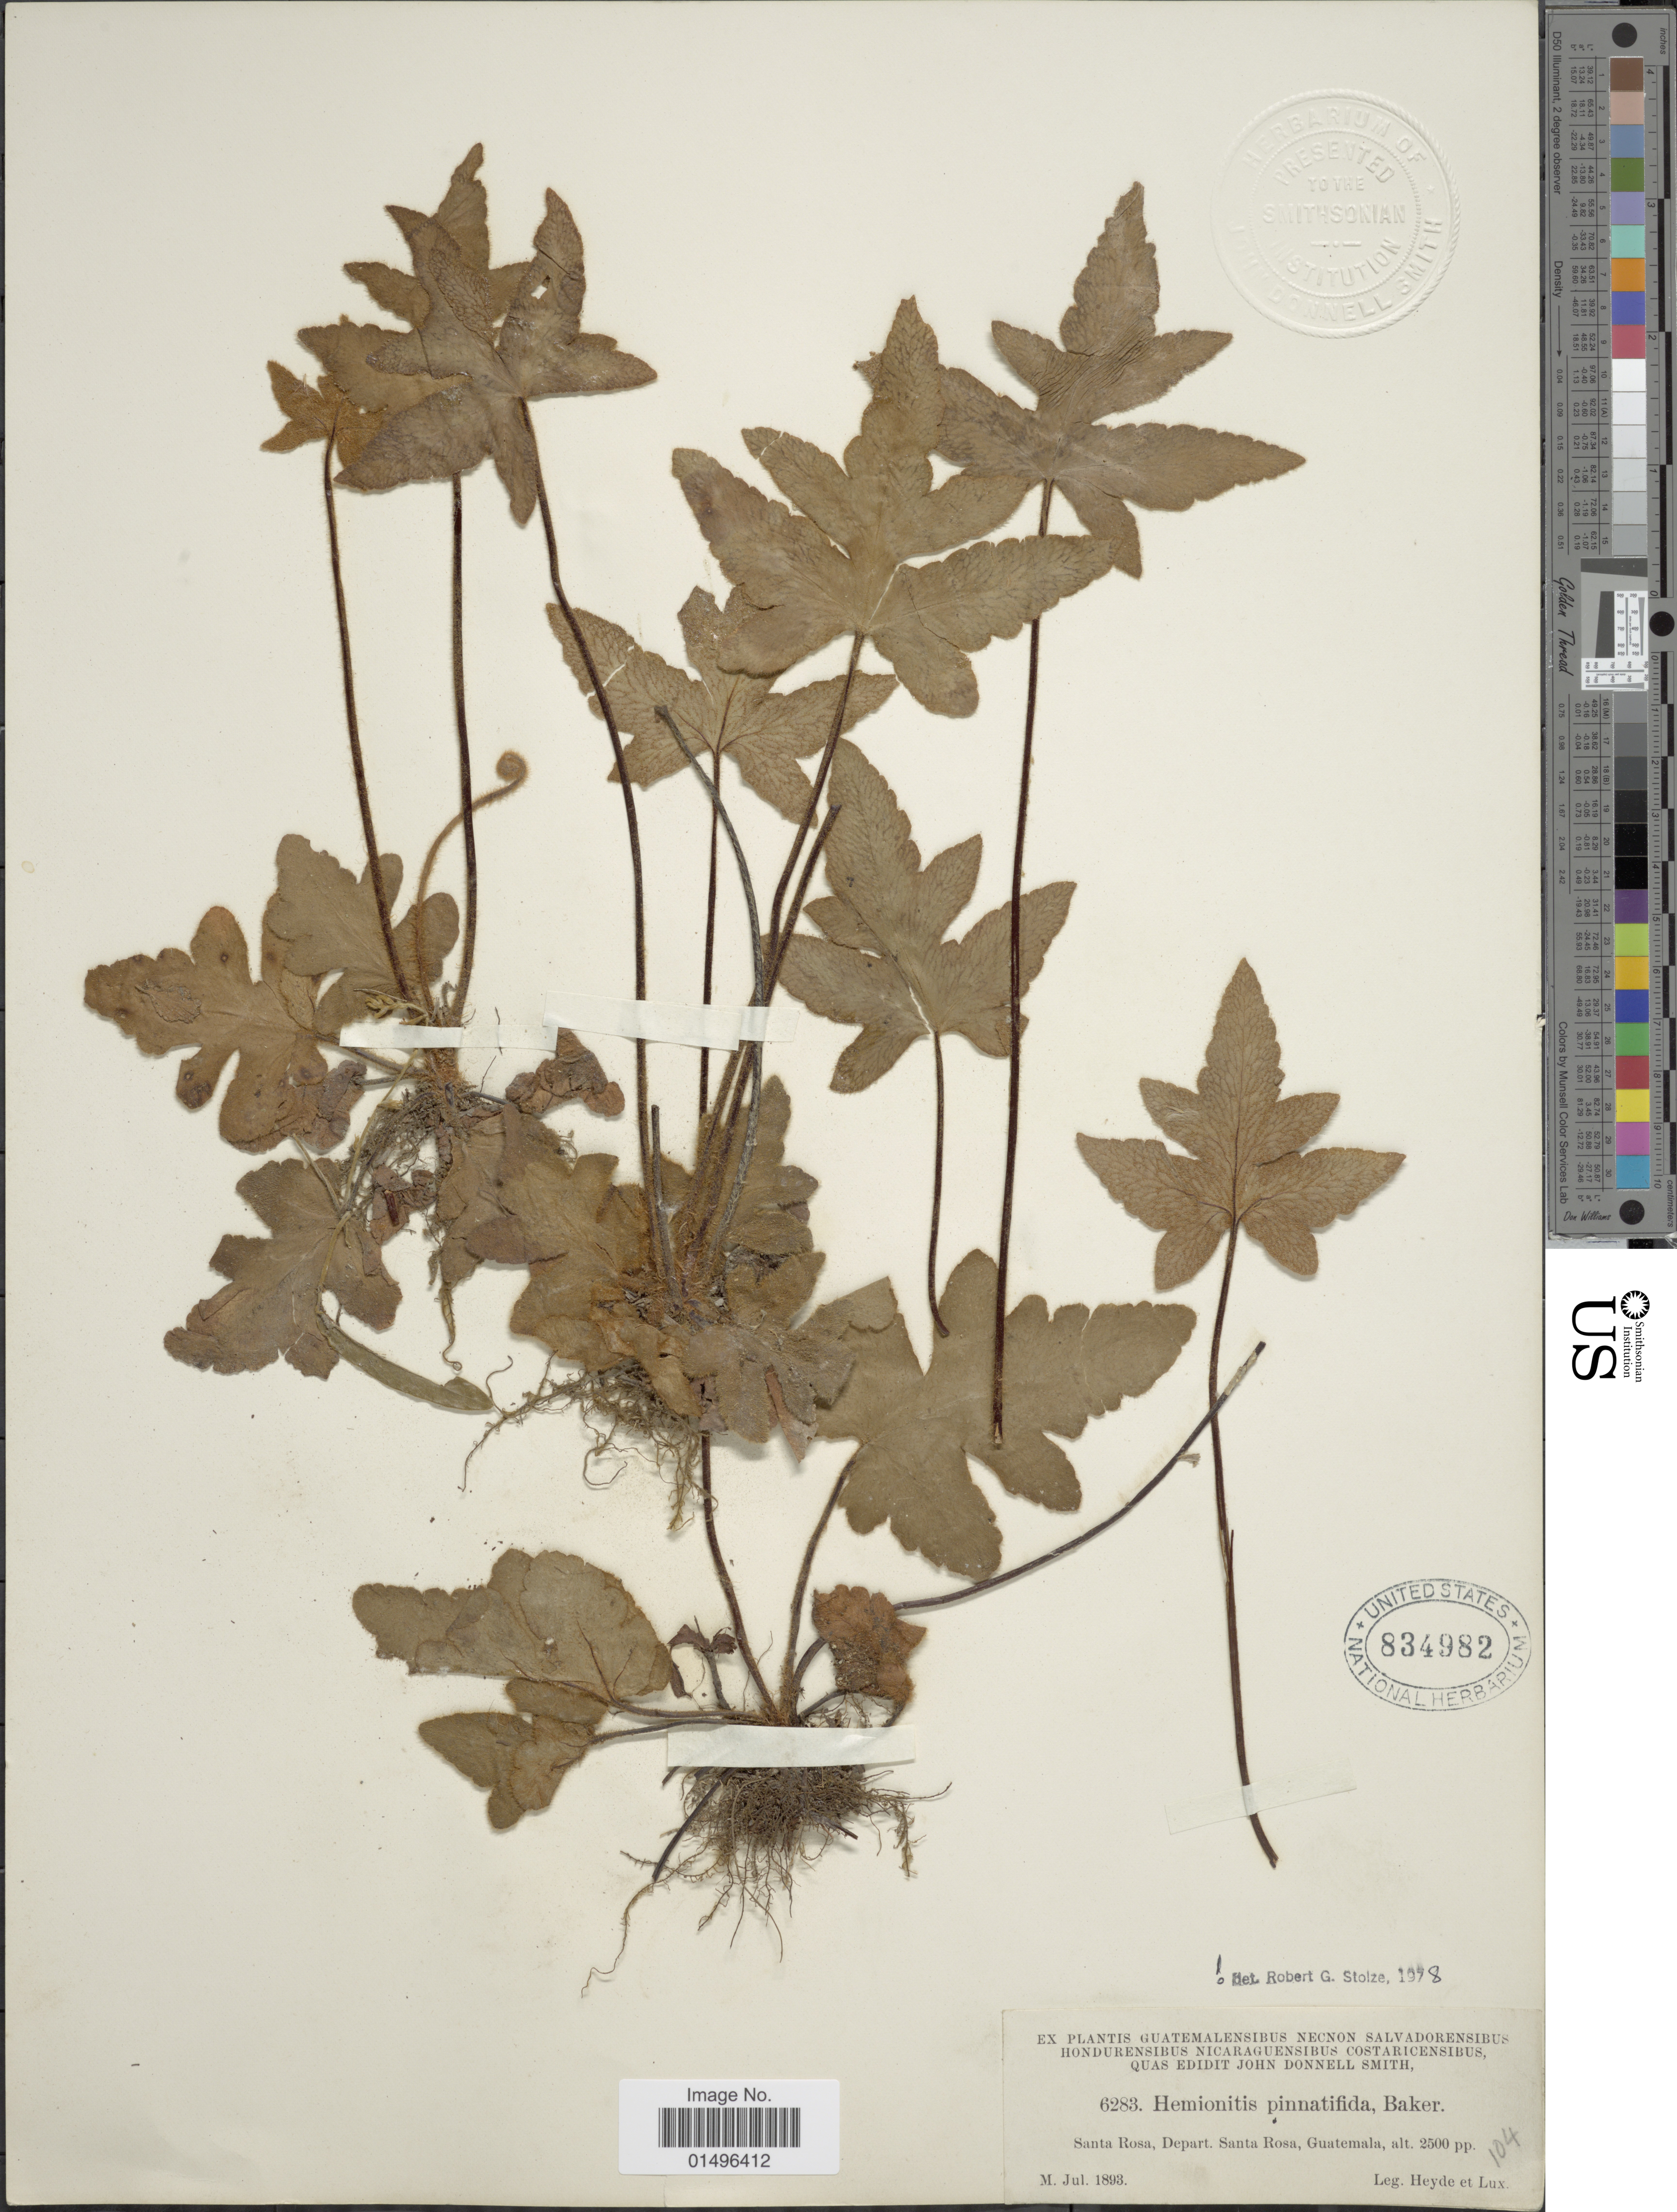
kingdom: Plantae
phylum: Tracheophyta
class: Polypodiopsida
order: Polypodiales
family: Pteridaceae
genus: Hemionitis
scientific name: Hemionitis pinnatifida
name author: Baker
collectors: Heyde & Lux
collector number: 6283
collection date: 1893-07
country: Guatemala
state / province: Santa Rosa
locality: Guatemala, Santa Rosa, Depart. Santa Rosa.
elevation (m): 762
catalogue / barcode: US 834982